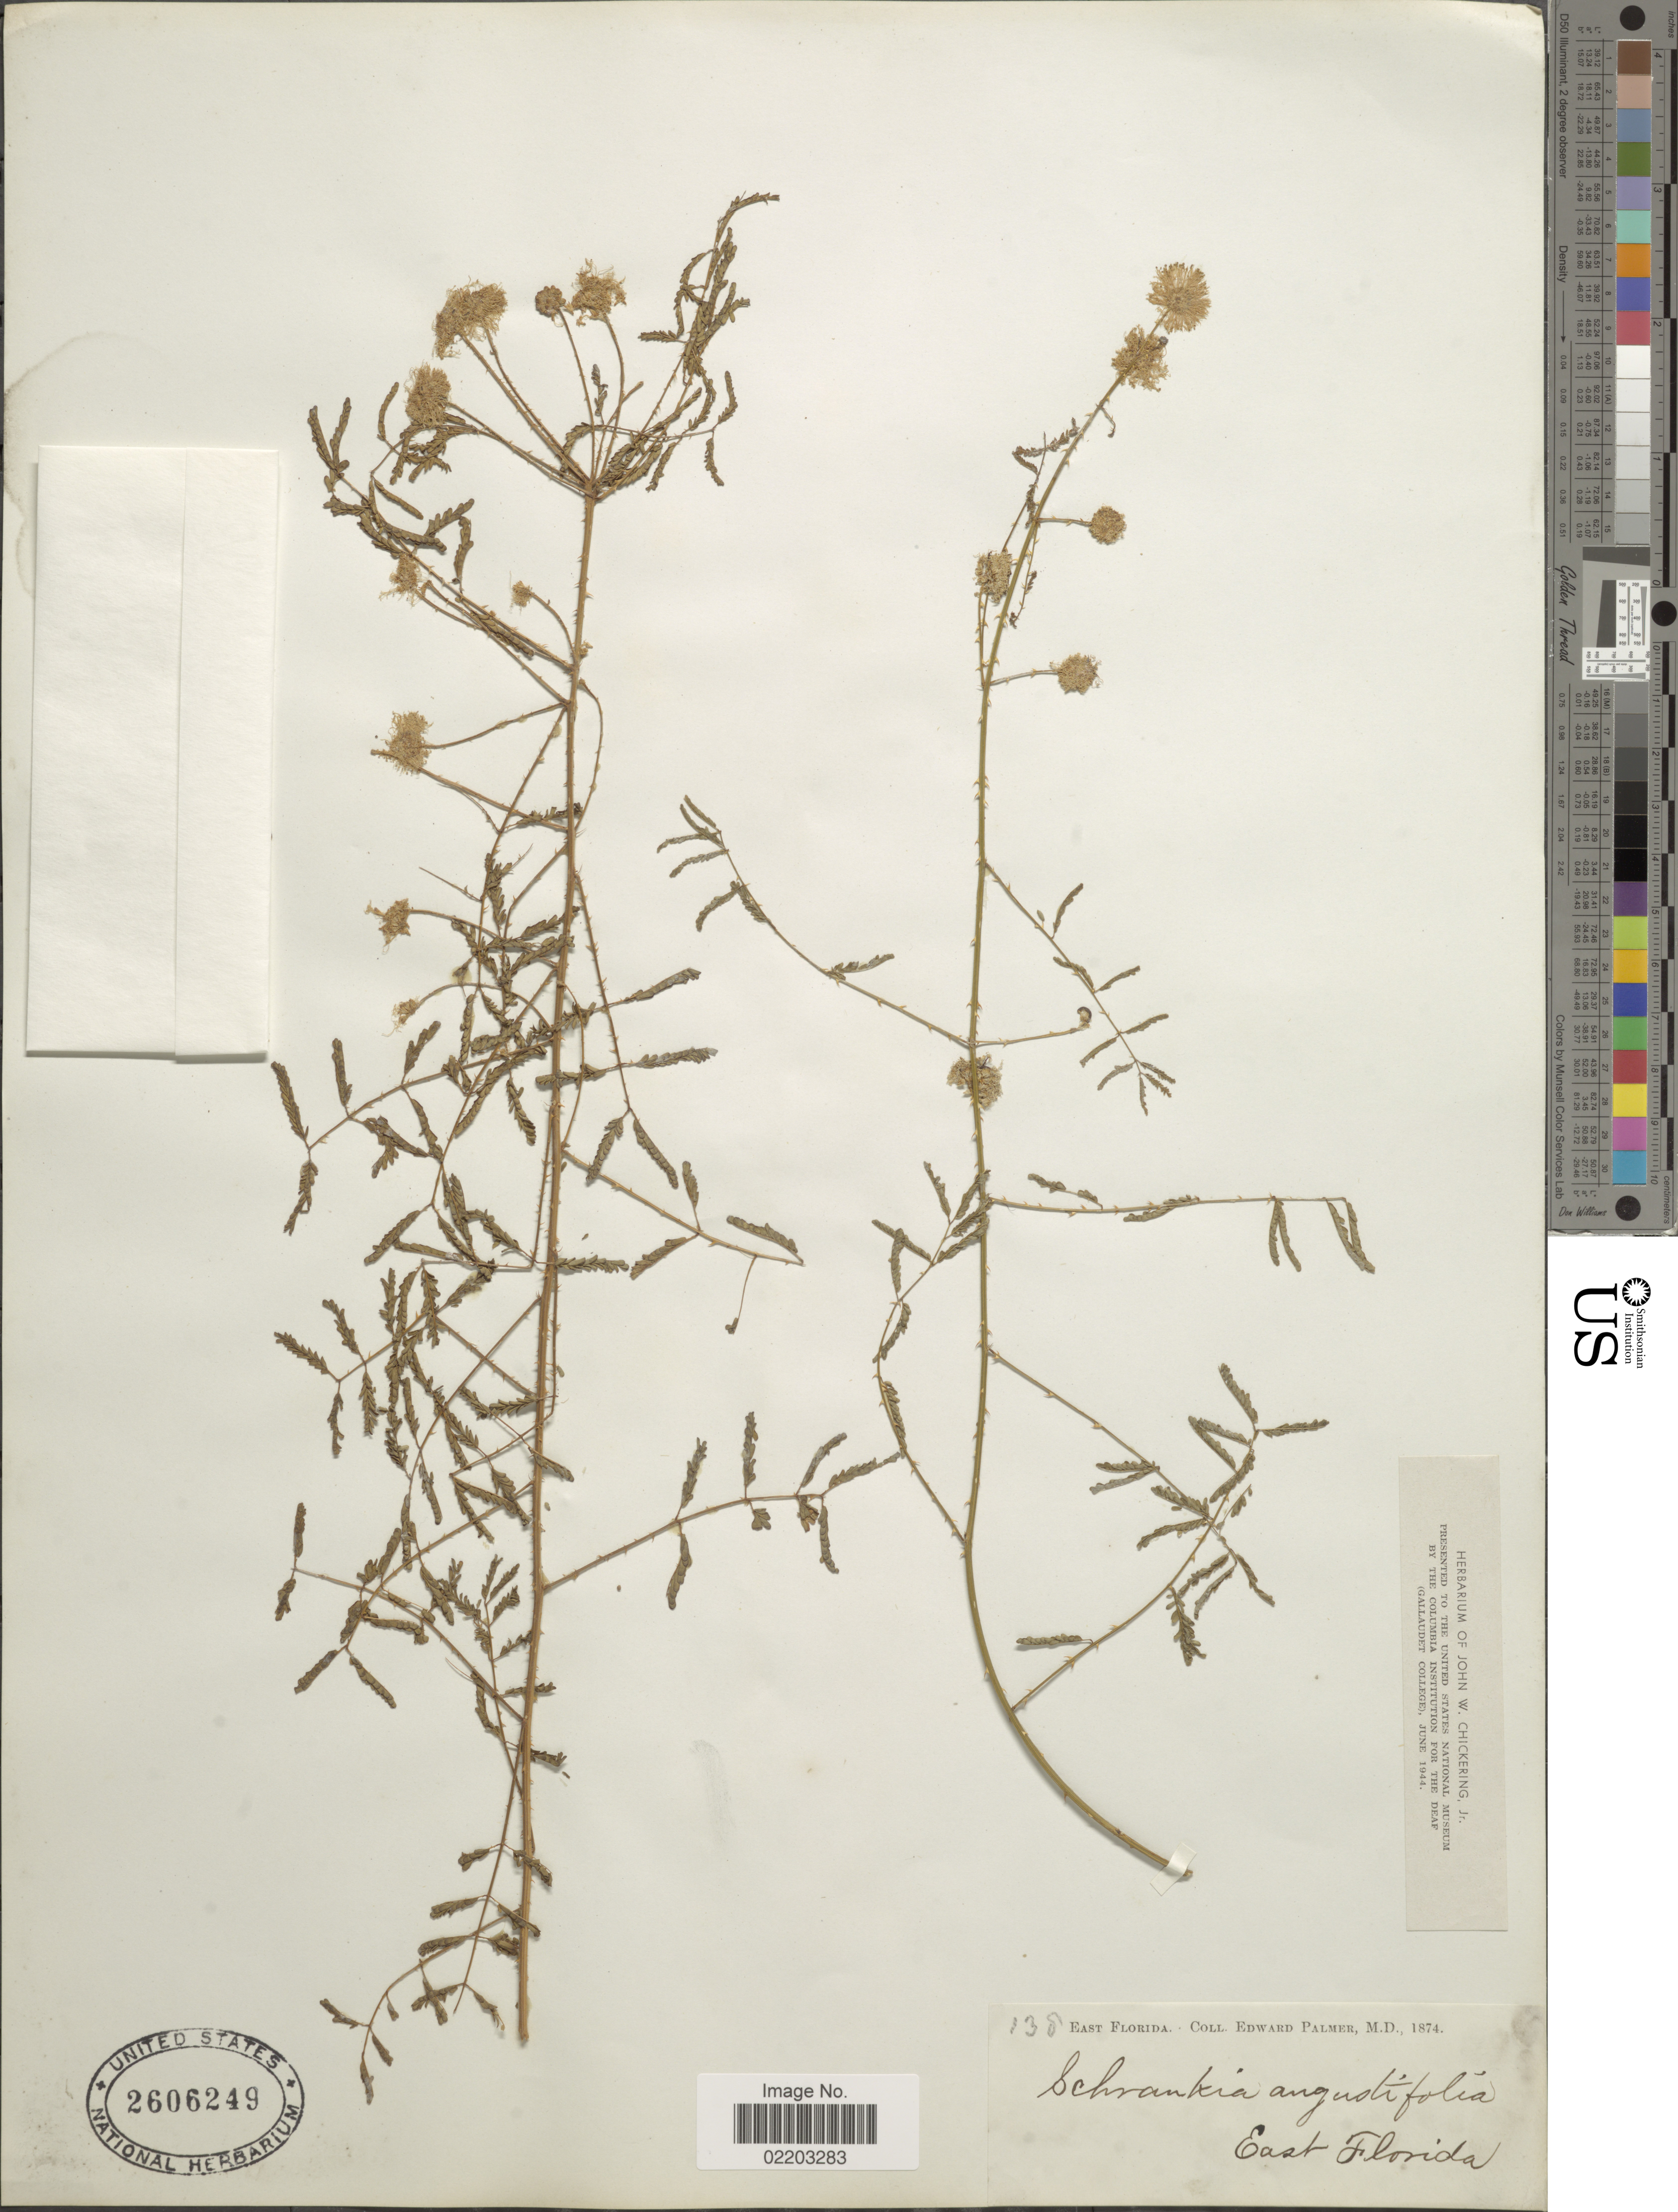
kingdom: Plantae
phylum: Tracheophyta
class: Magnoliopsida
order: Fabales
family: Fabaceae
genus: Mimosa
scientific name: Mimosa microphylla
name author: Dryand.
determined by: Strong, M. T., (US), Smithsonian Institution - National Museum of Natural History (UNITED STATES)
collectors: E. Palmer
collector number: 138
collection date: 1874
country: United States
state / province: Florida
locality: East Florida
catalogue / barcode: US 2606249